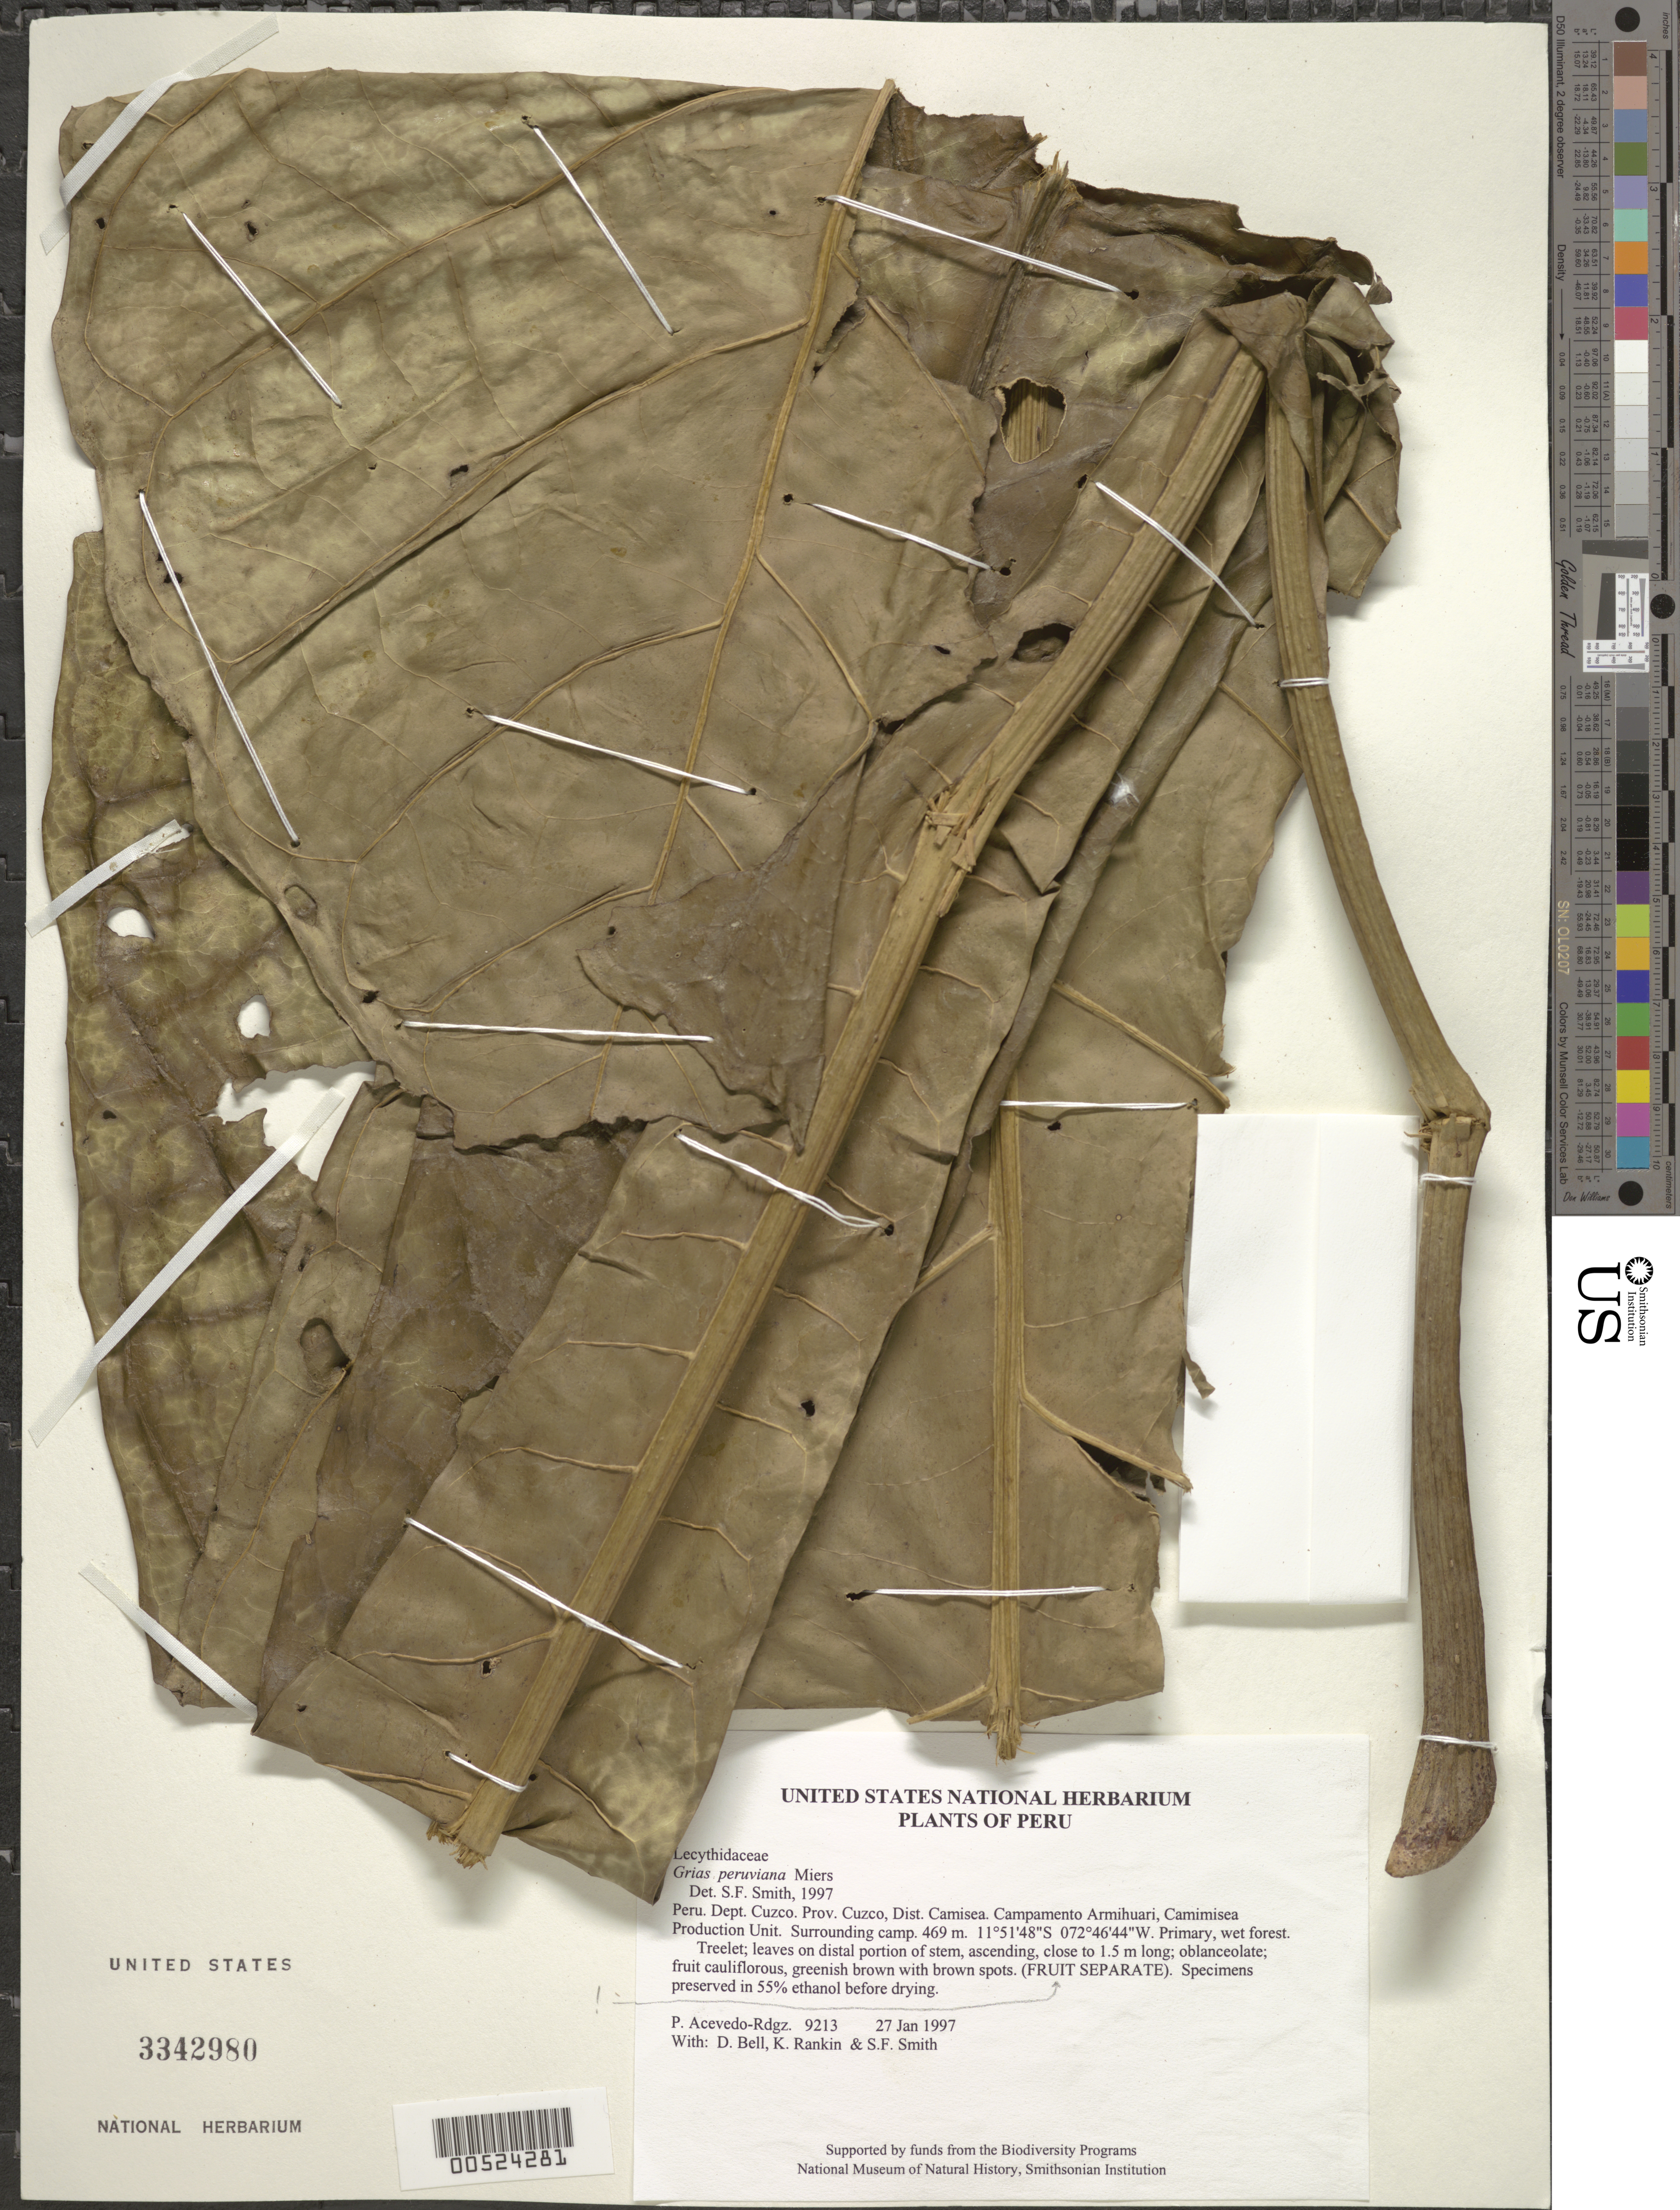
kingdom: Plantae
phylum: Tracheophyta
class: Magnoliopsida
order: Ericales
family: Lecythidaceae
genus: Grias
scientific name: Grias peruviana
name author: Miers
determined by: Smith, Stephen F., (US), NMNH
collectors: P. Acevedo-Rodr., D. A. Bell, K. B. Rankin & S.F. Smith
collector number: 9213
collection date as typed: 27 Jan 1997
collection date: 1997-01-27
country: Peru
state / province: Cusco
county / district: Cusco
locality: Districto Camisea, Campamento Armihuari, Camimisea Production Unit. Surrounding camp.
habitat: Primary, wet forest.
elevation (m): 469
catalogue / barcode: US 3342980